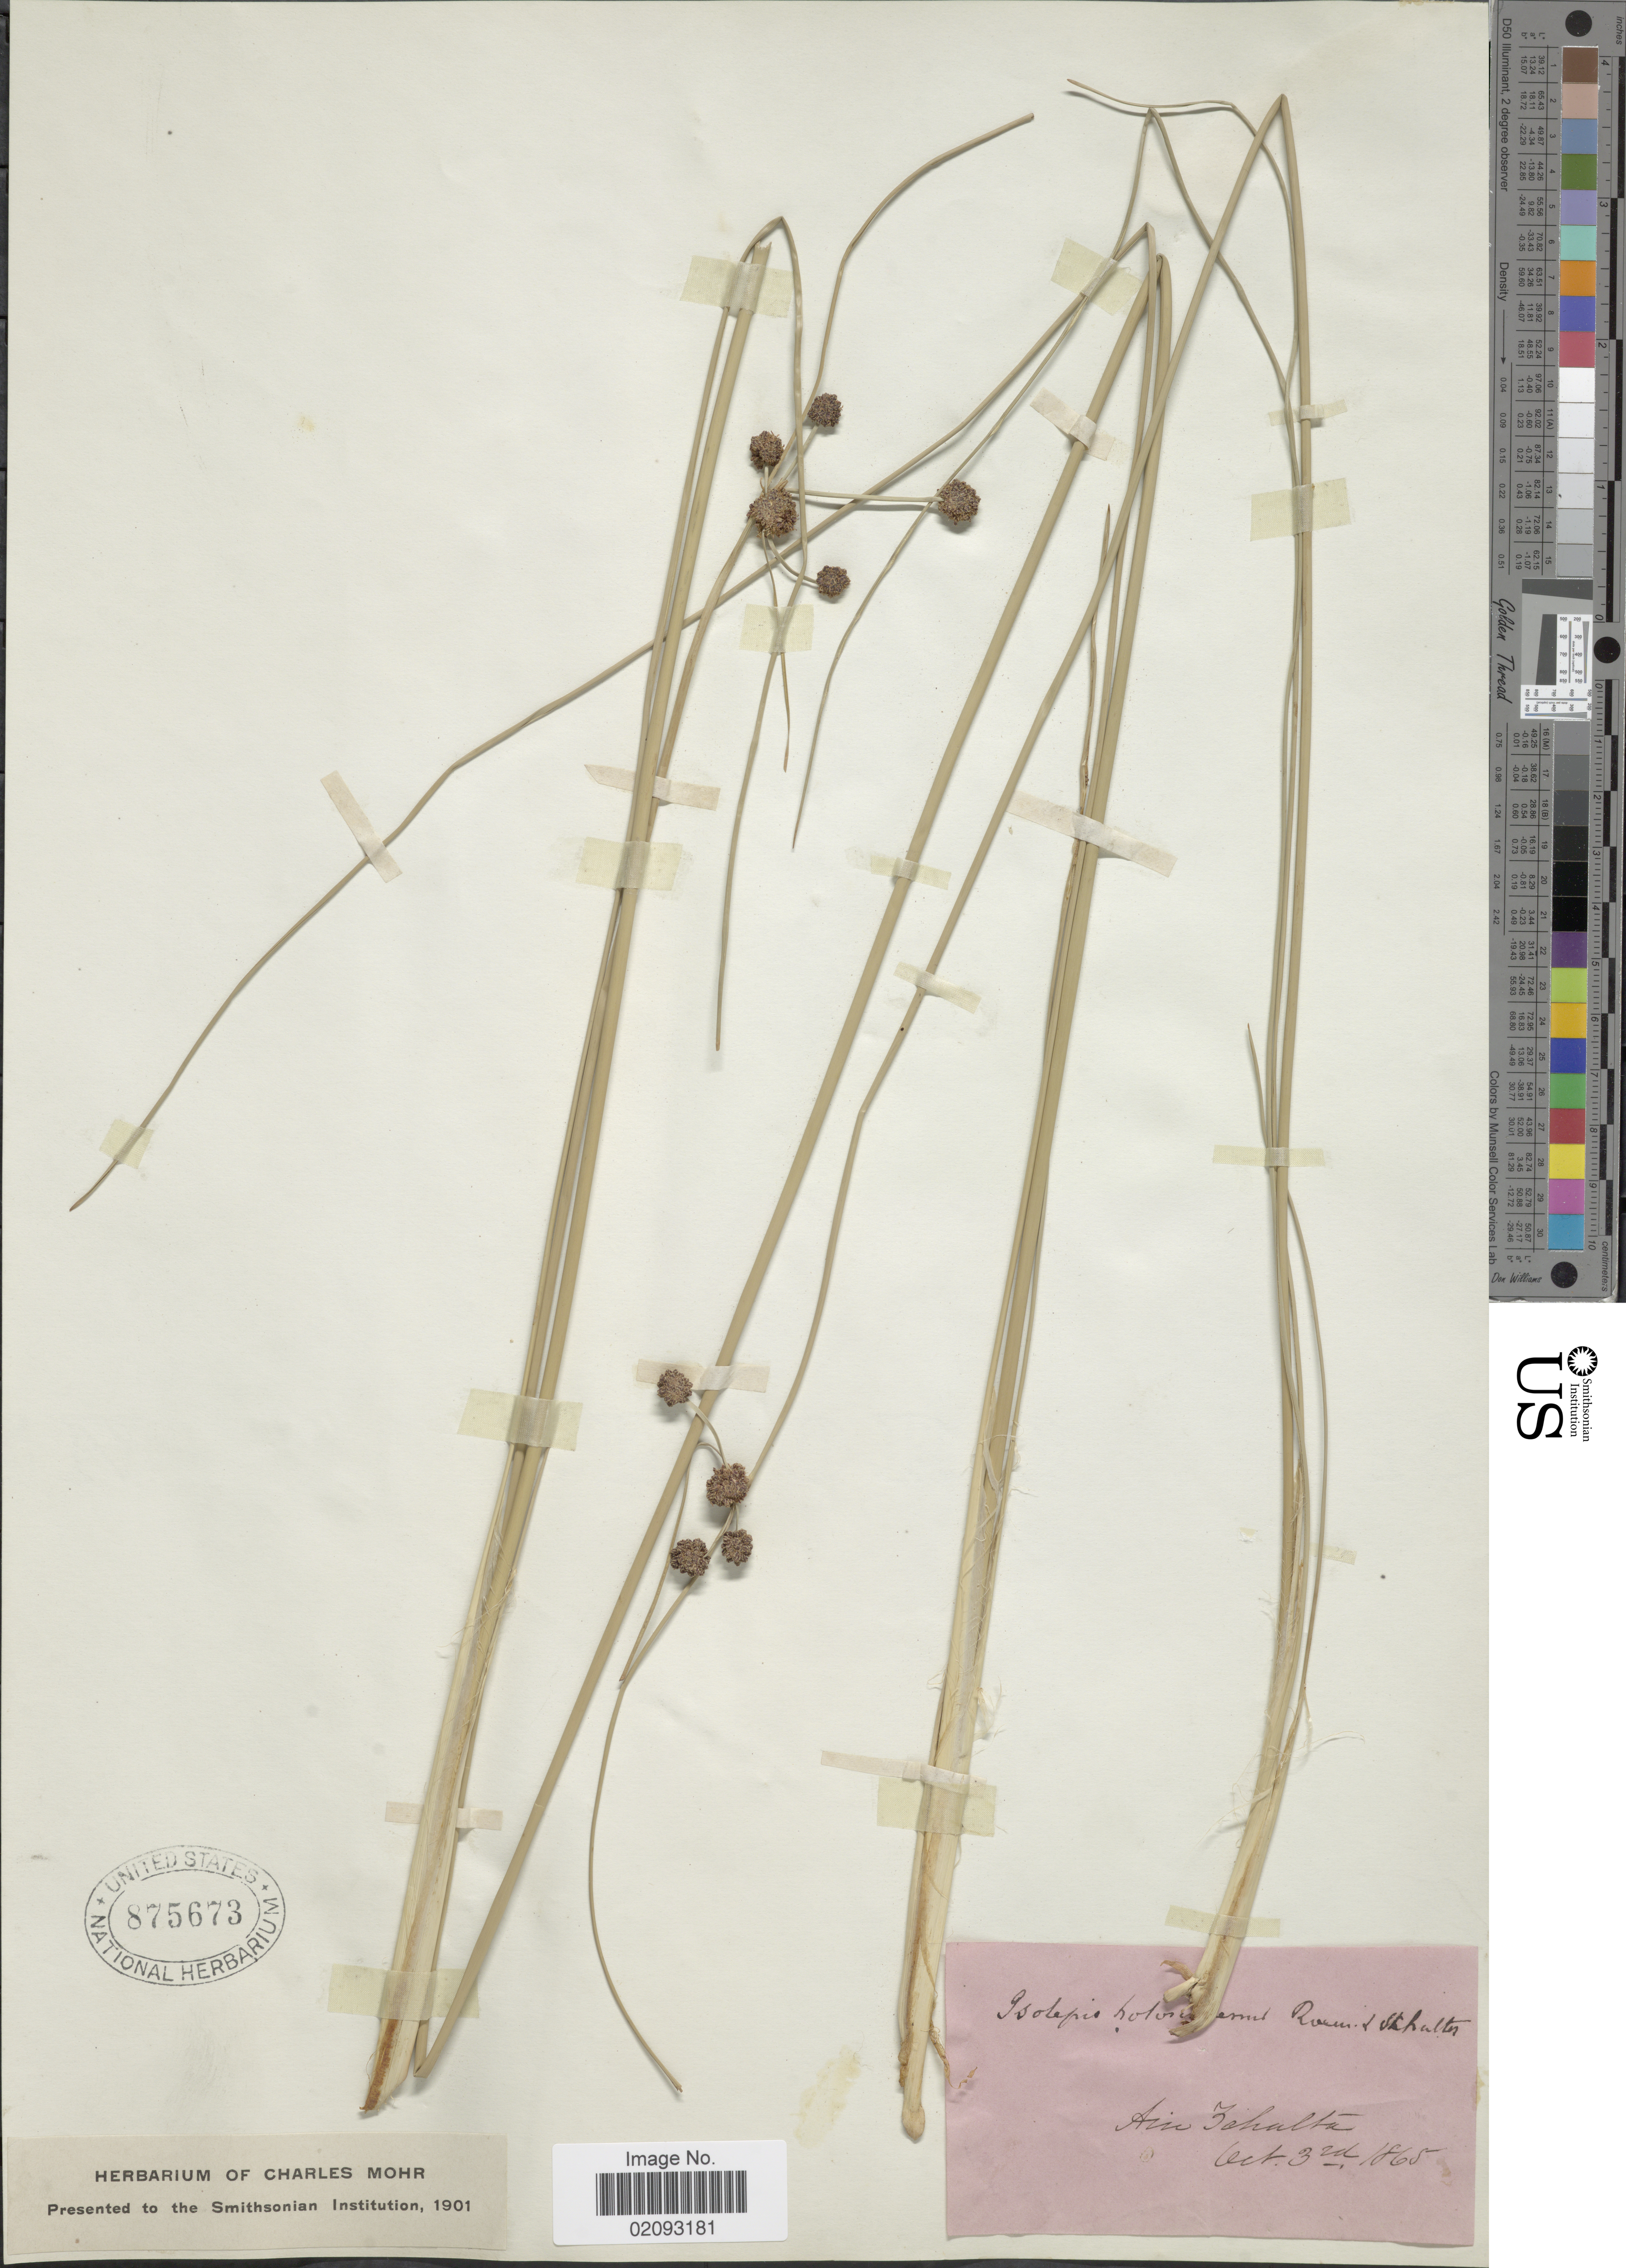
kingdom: Plantae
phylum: Tracheophyta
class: Liliopsida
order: Poales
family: Cyperaceae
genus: Scirpoides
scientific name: Scirpoides holoschoenus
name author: (L.) Soják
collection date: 1865-10-03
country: Lebanon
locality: Ain Zchalta [interpreted]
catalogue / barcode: US 875673